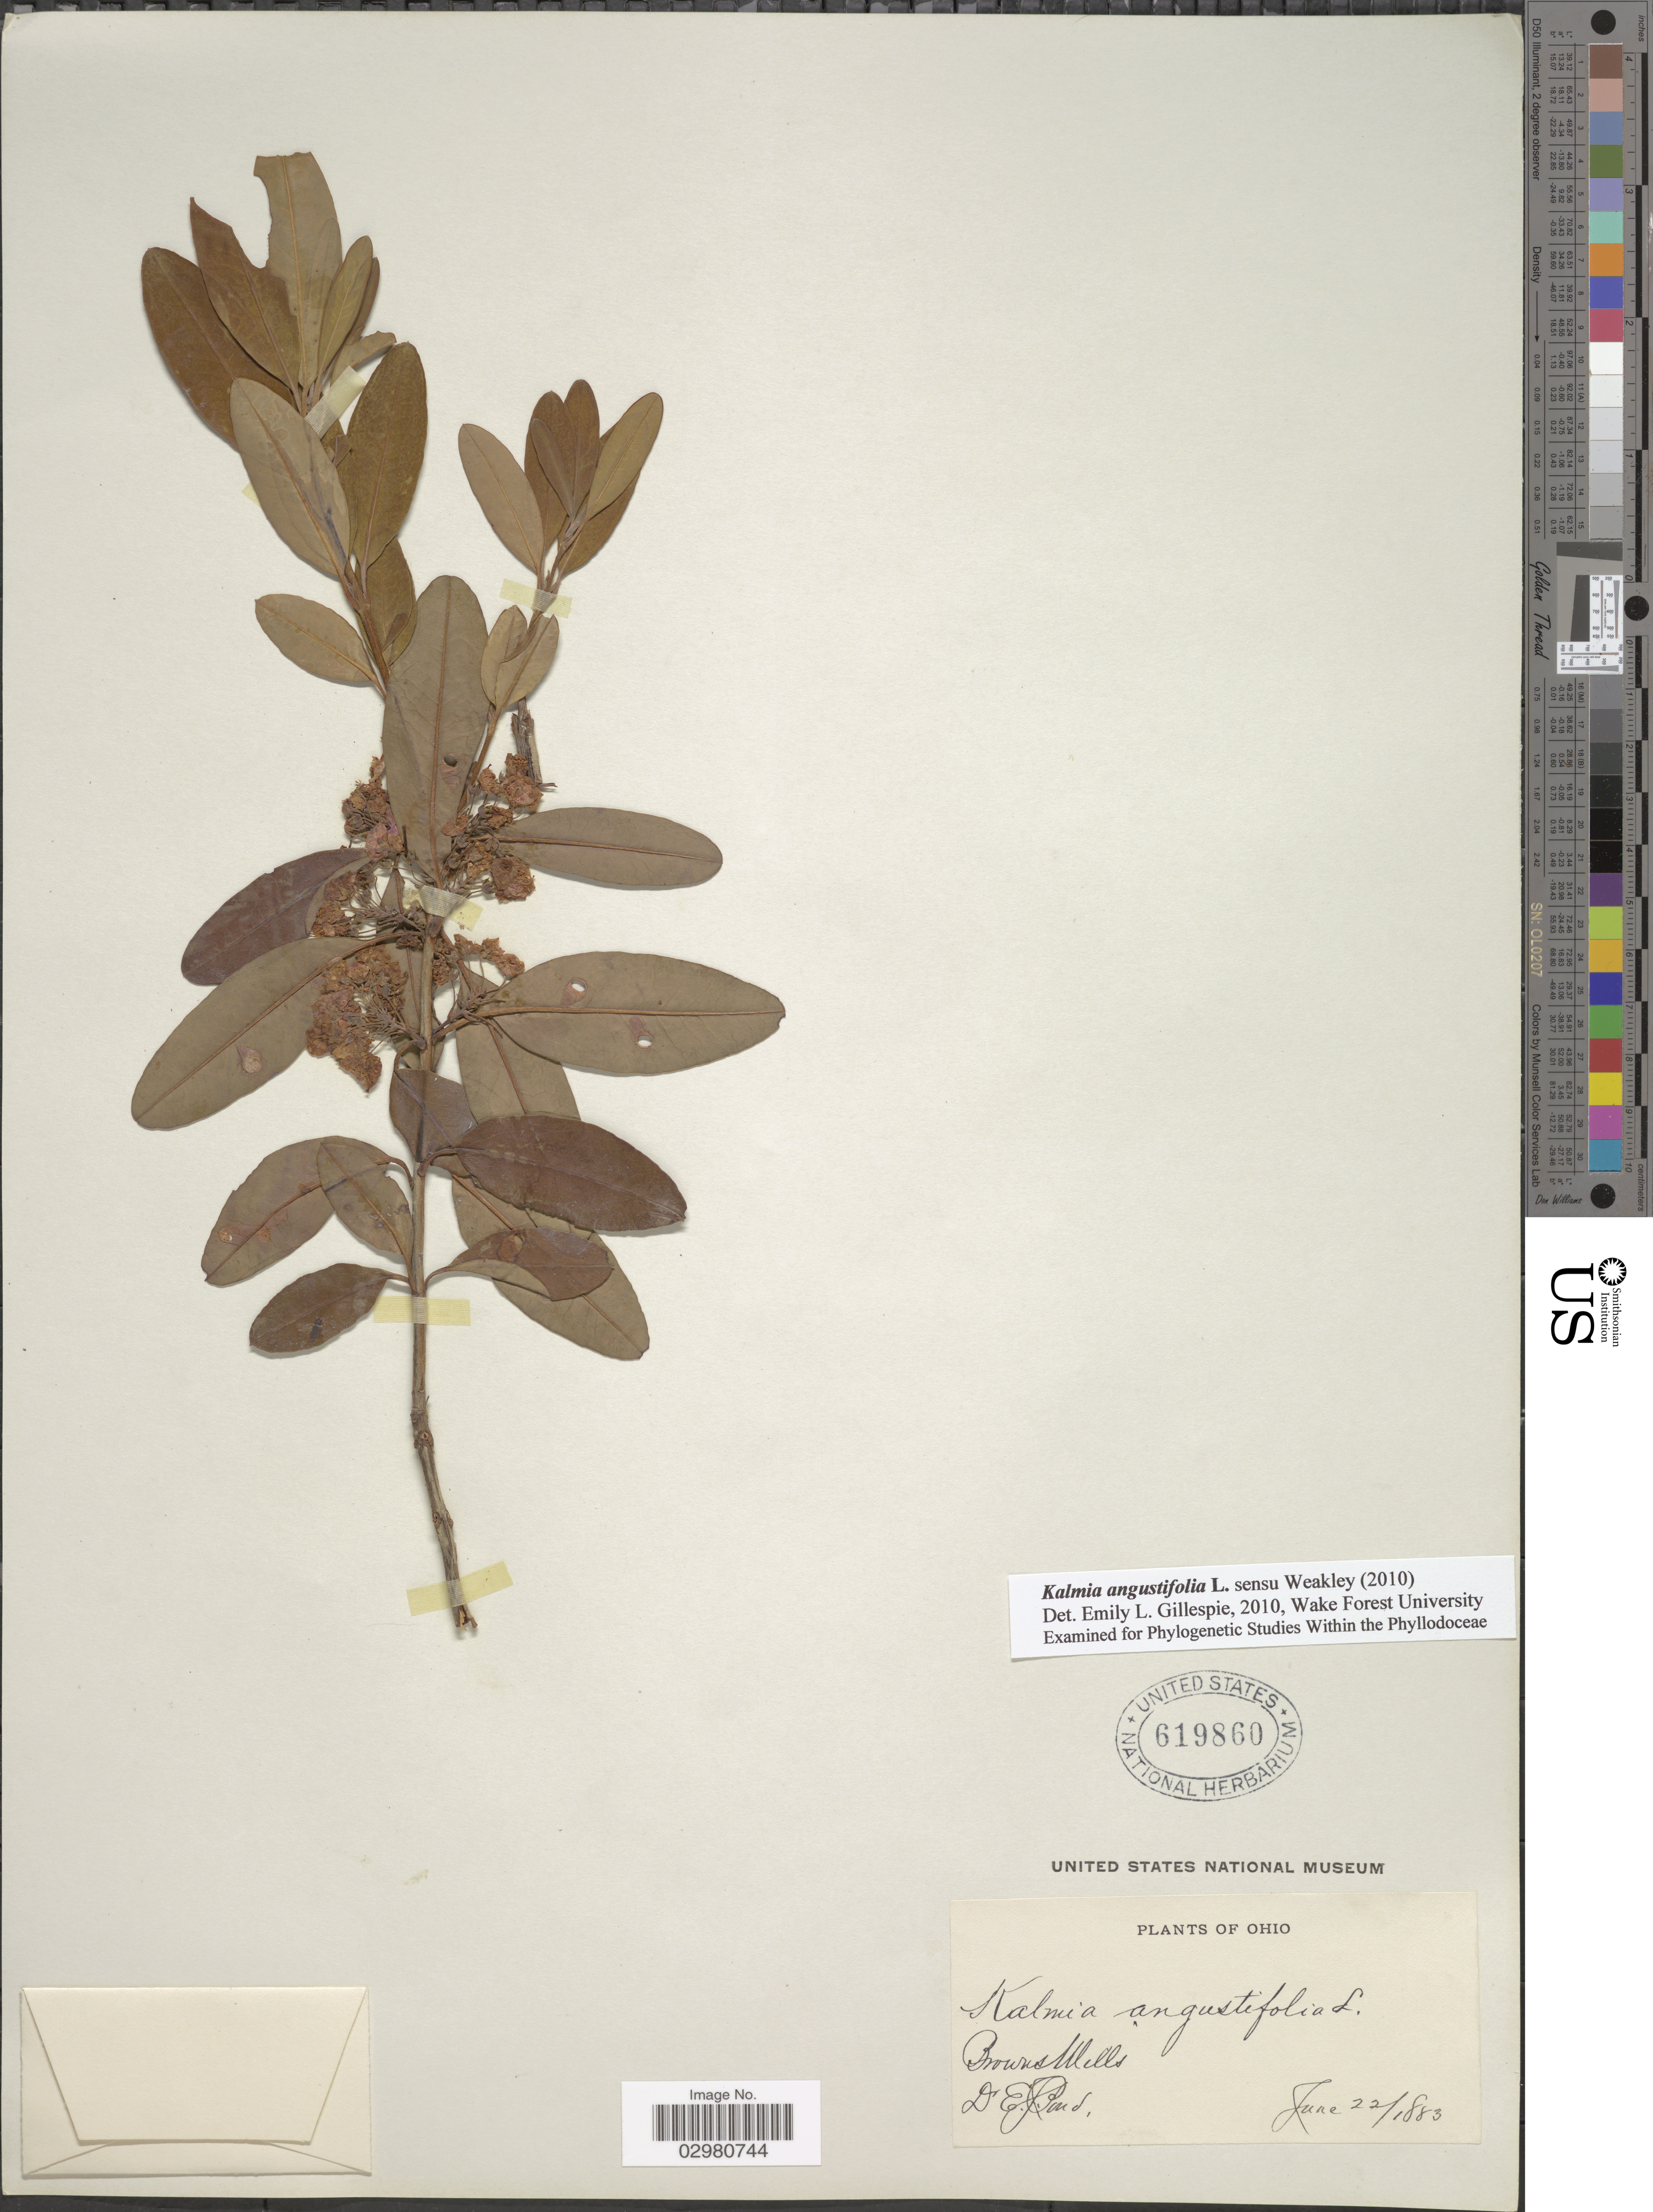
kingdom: Plantae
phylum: Tracheophyta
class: Magnoliopsida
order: Ericales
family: Ericaceae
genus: Kalmia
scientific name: Kalmia angustifolia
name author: L.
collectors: D. Pond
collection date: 1883-06-22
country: United States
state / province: Ohio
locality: Browns Mills.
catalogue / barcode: US 619860